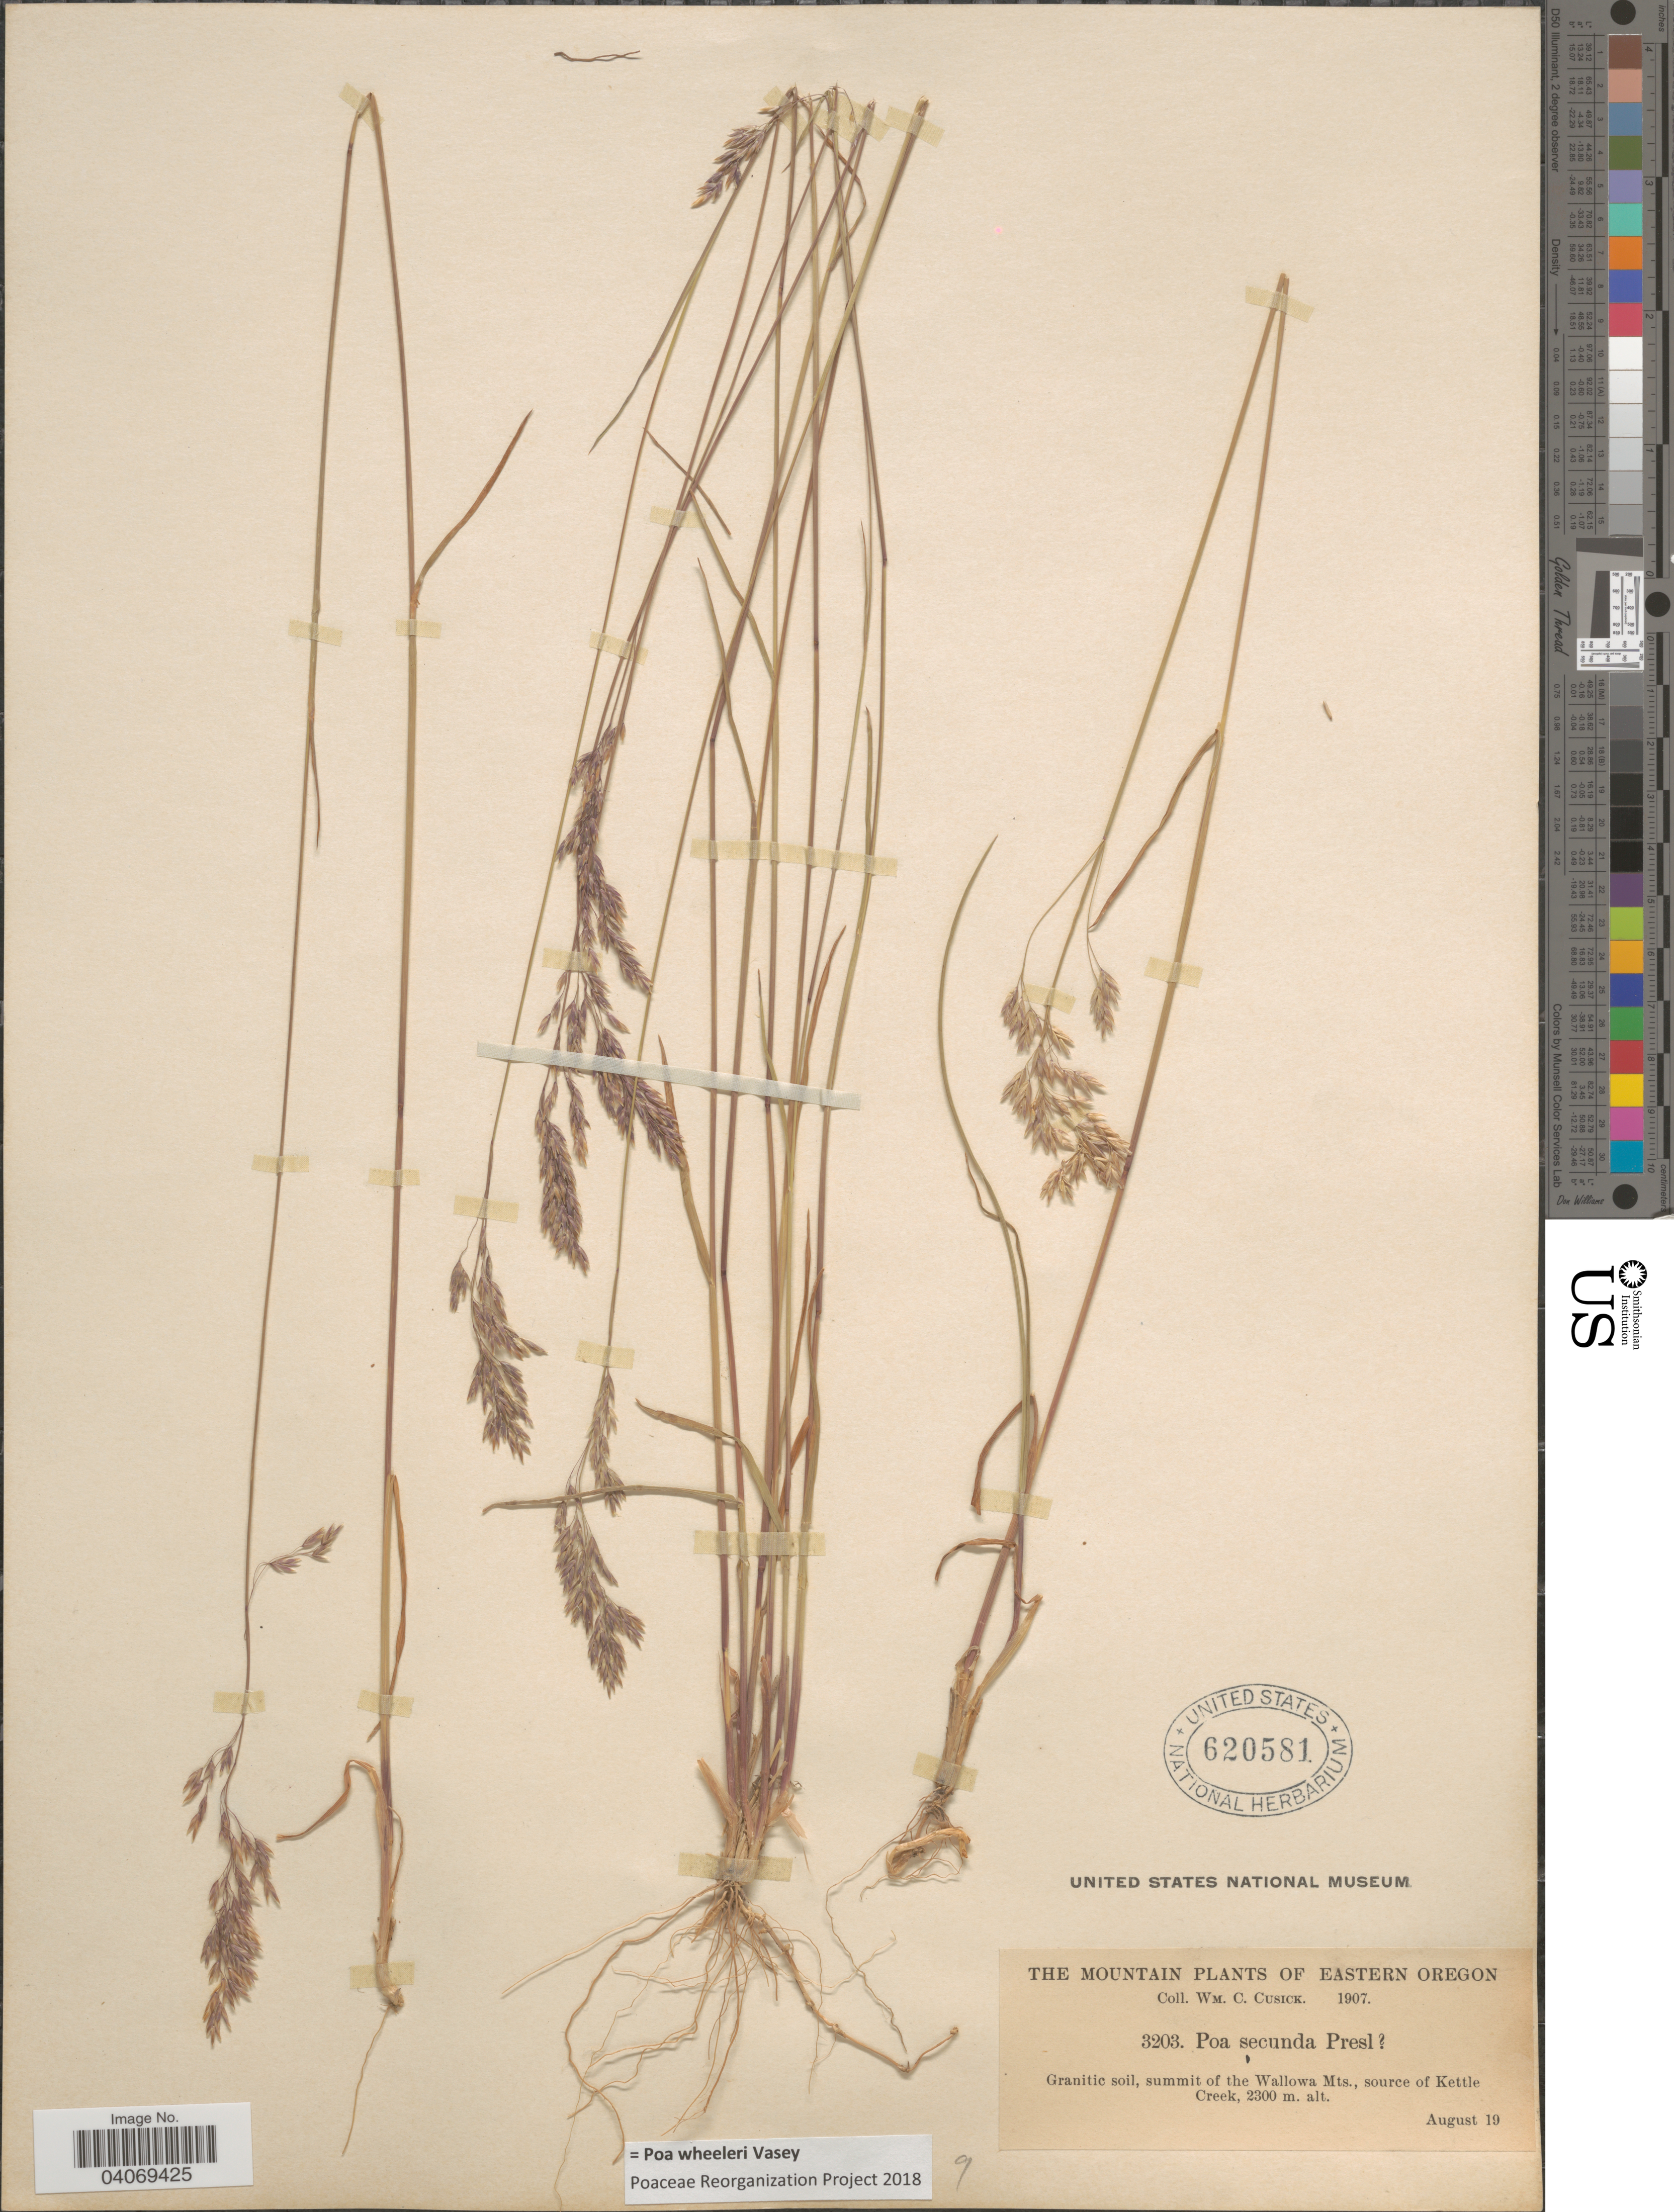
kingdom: Plantae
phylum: Tracheophyta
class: Liliopsida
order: Poales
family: Poaceae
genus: Poa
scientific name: Poa wheeleri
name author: Vasey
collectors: W. C. Cusick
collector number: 3203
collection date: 1907-08-19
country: United States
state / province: Oregon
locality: The Mountain Plants of Eastern Oregon. Granitic soil, summit of the Wallowa Mts., source of Kettle Creek.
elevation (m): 2300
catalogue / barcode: US 620581